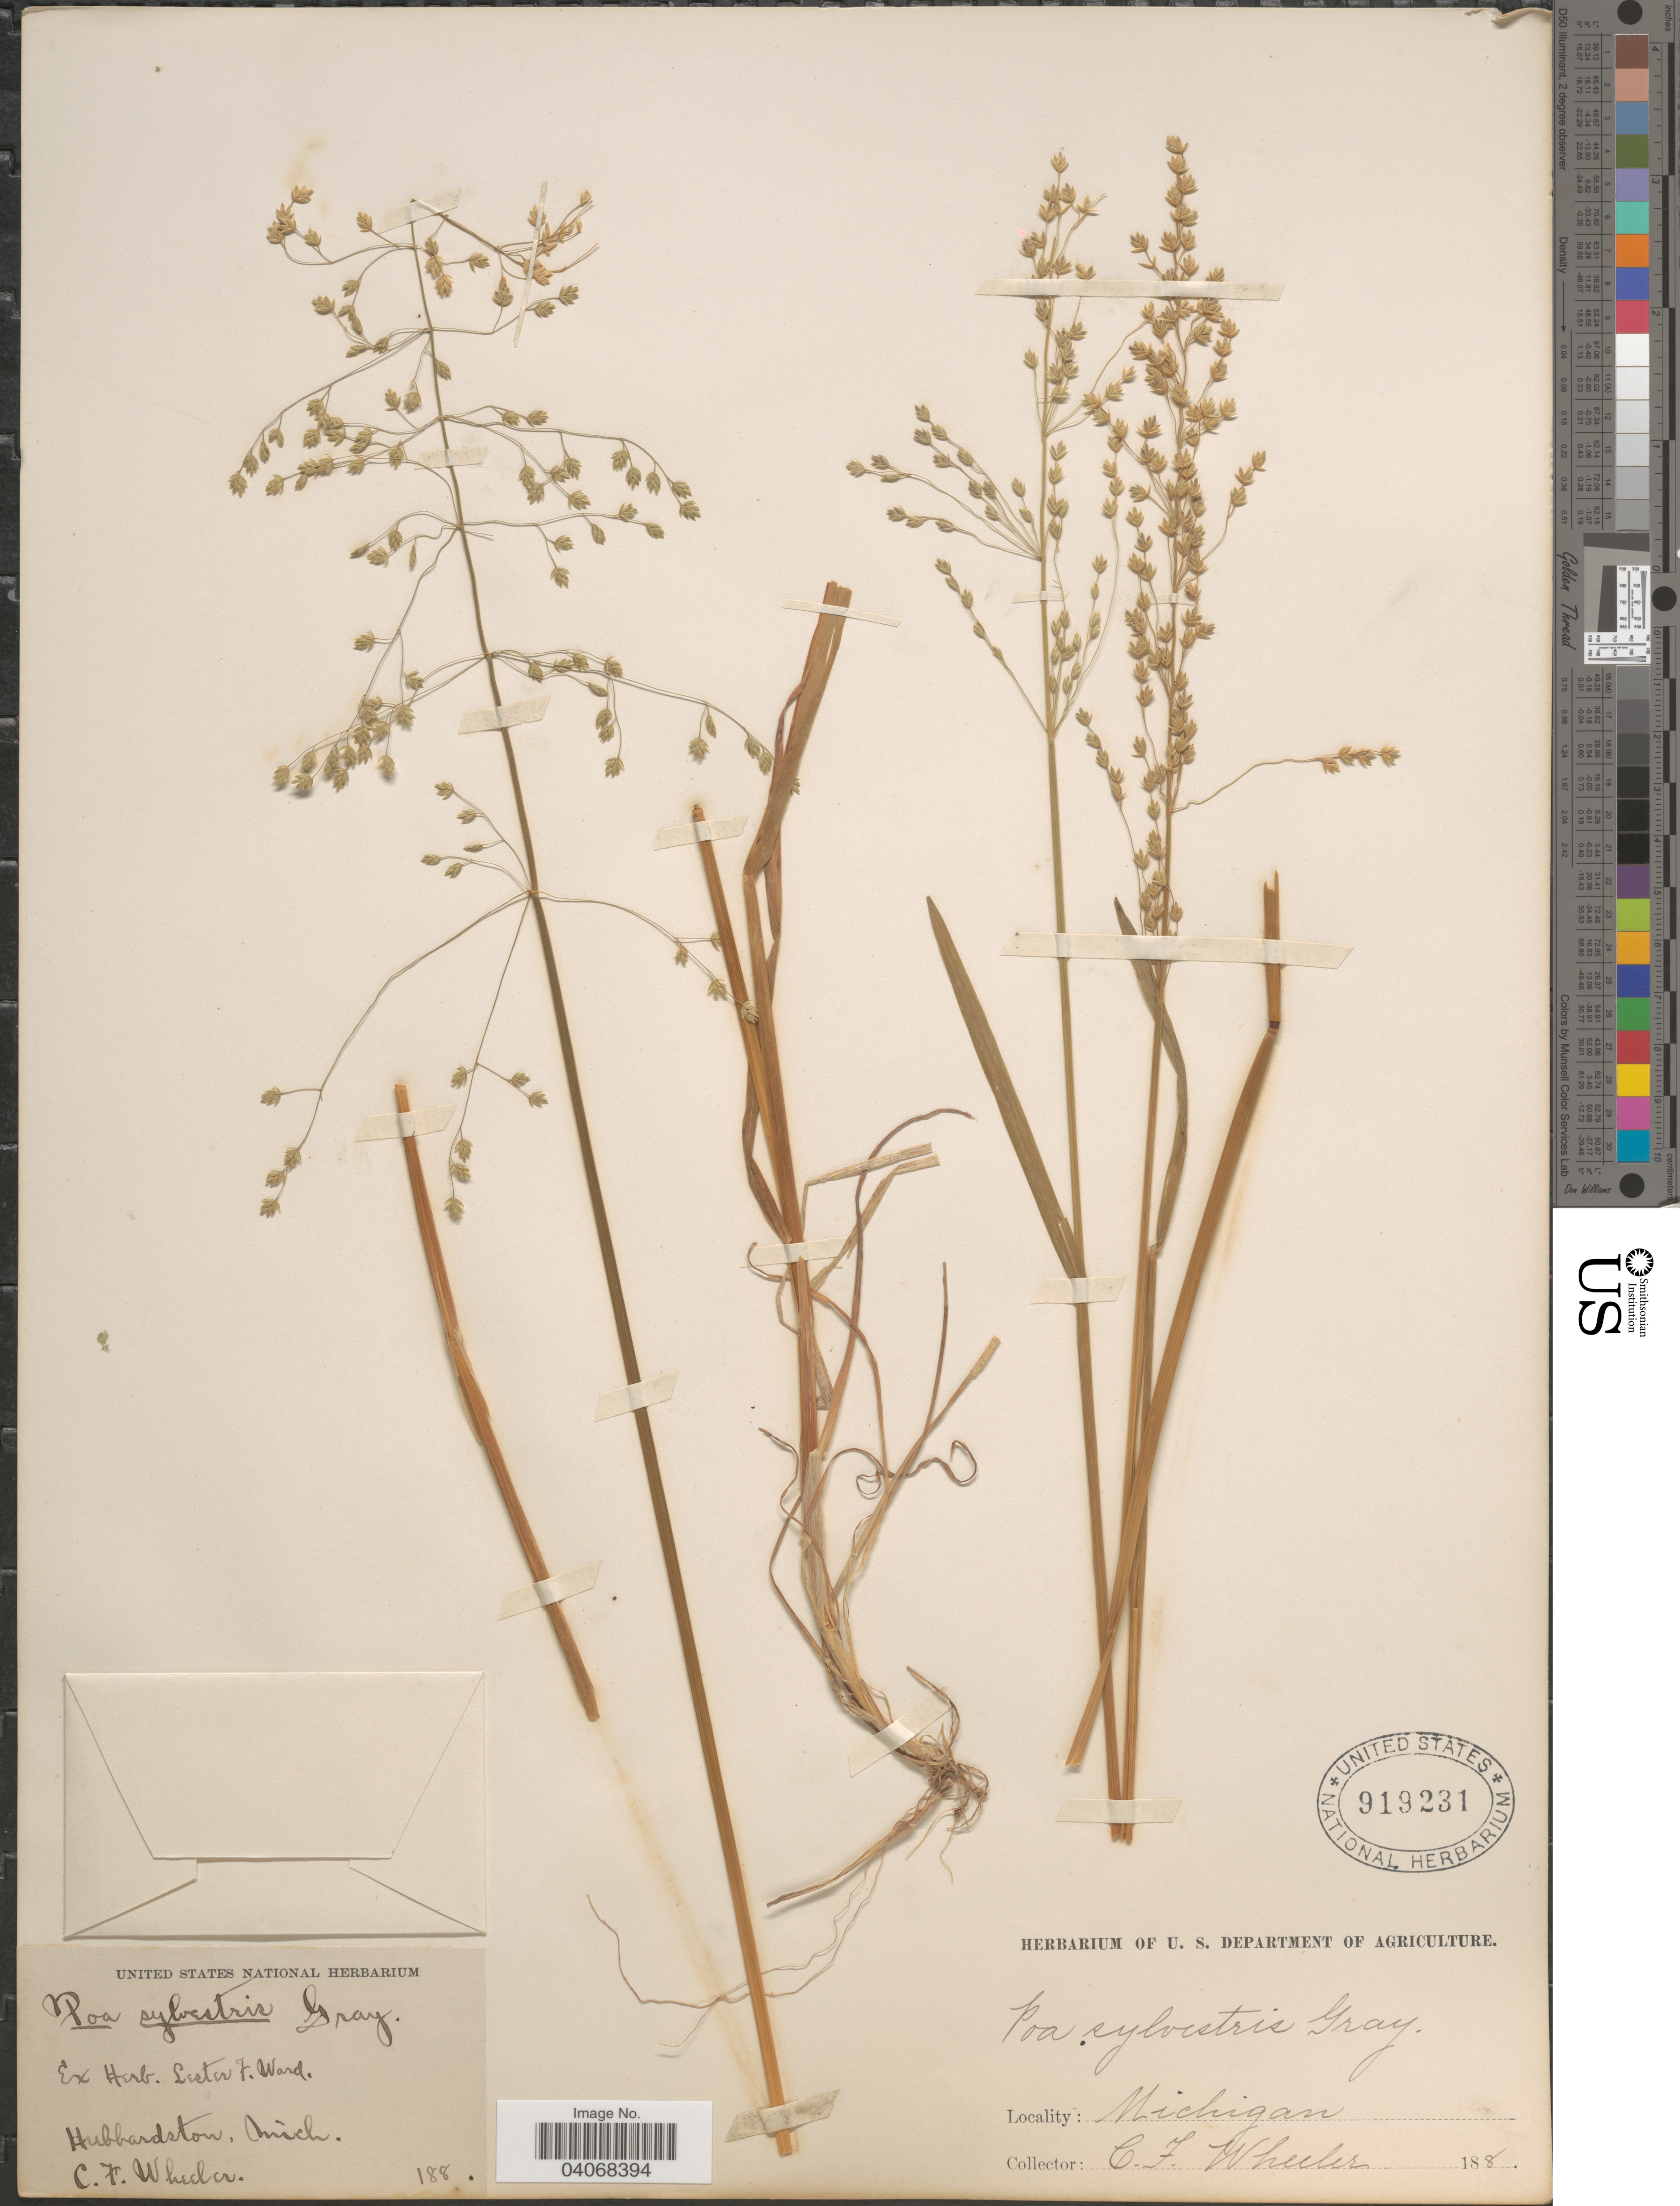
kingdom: Plantae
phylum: Tracheophyta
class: Liliopsida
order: Poales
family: Poaceae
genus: Poa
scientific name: Poa sylvestris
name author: A. Gray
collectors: C. Wheeler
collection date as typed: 188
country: United States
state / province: Michigan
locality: Hubbardston.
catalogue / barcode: US 919231